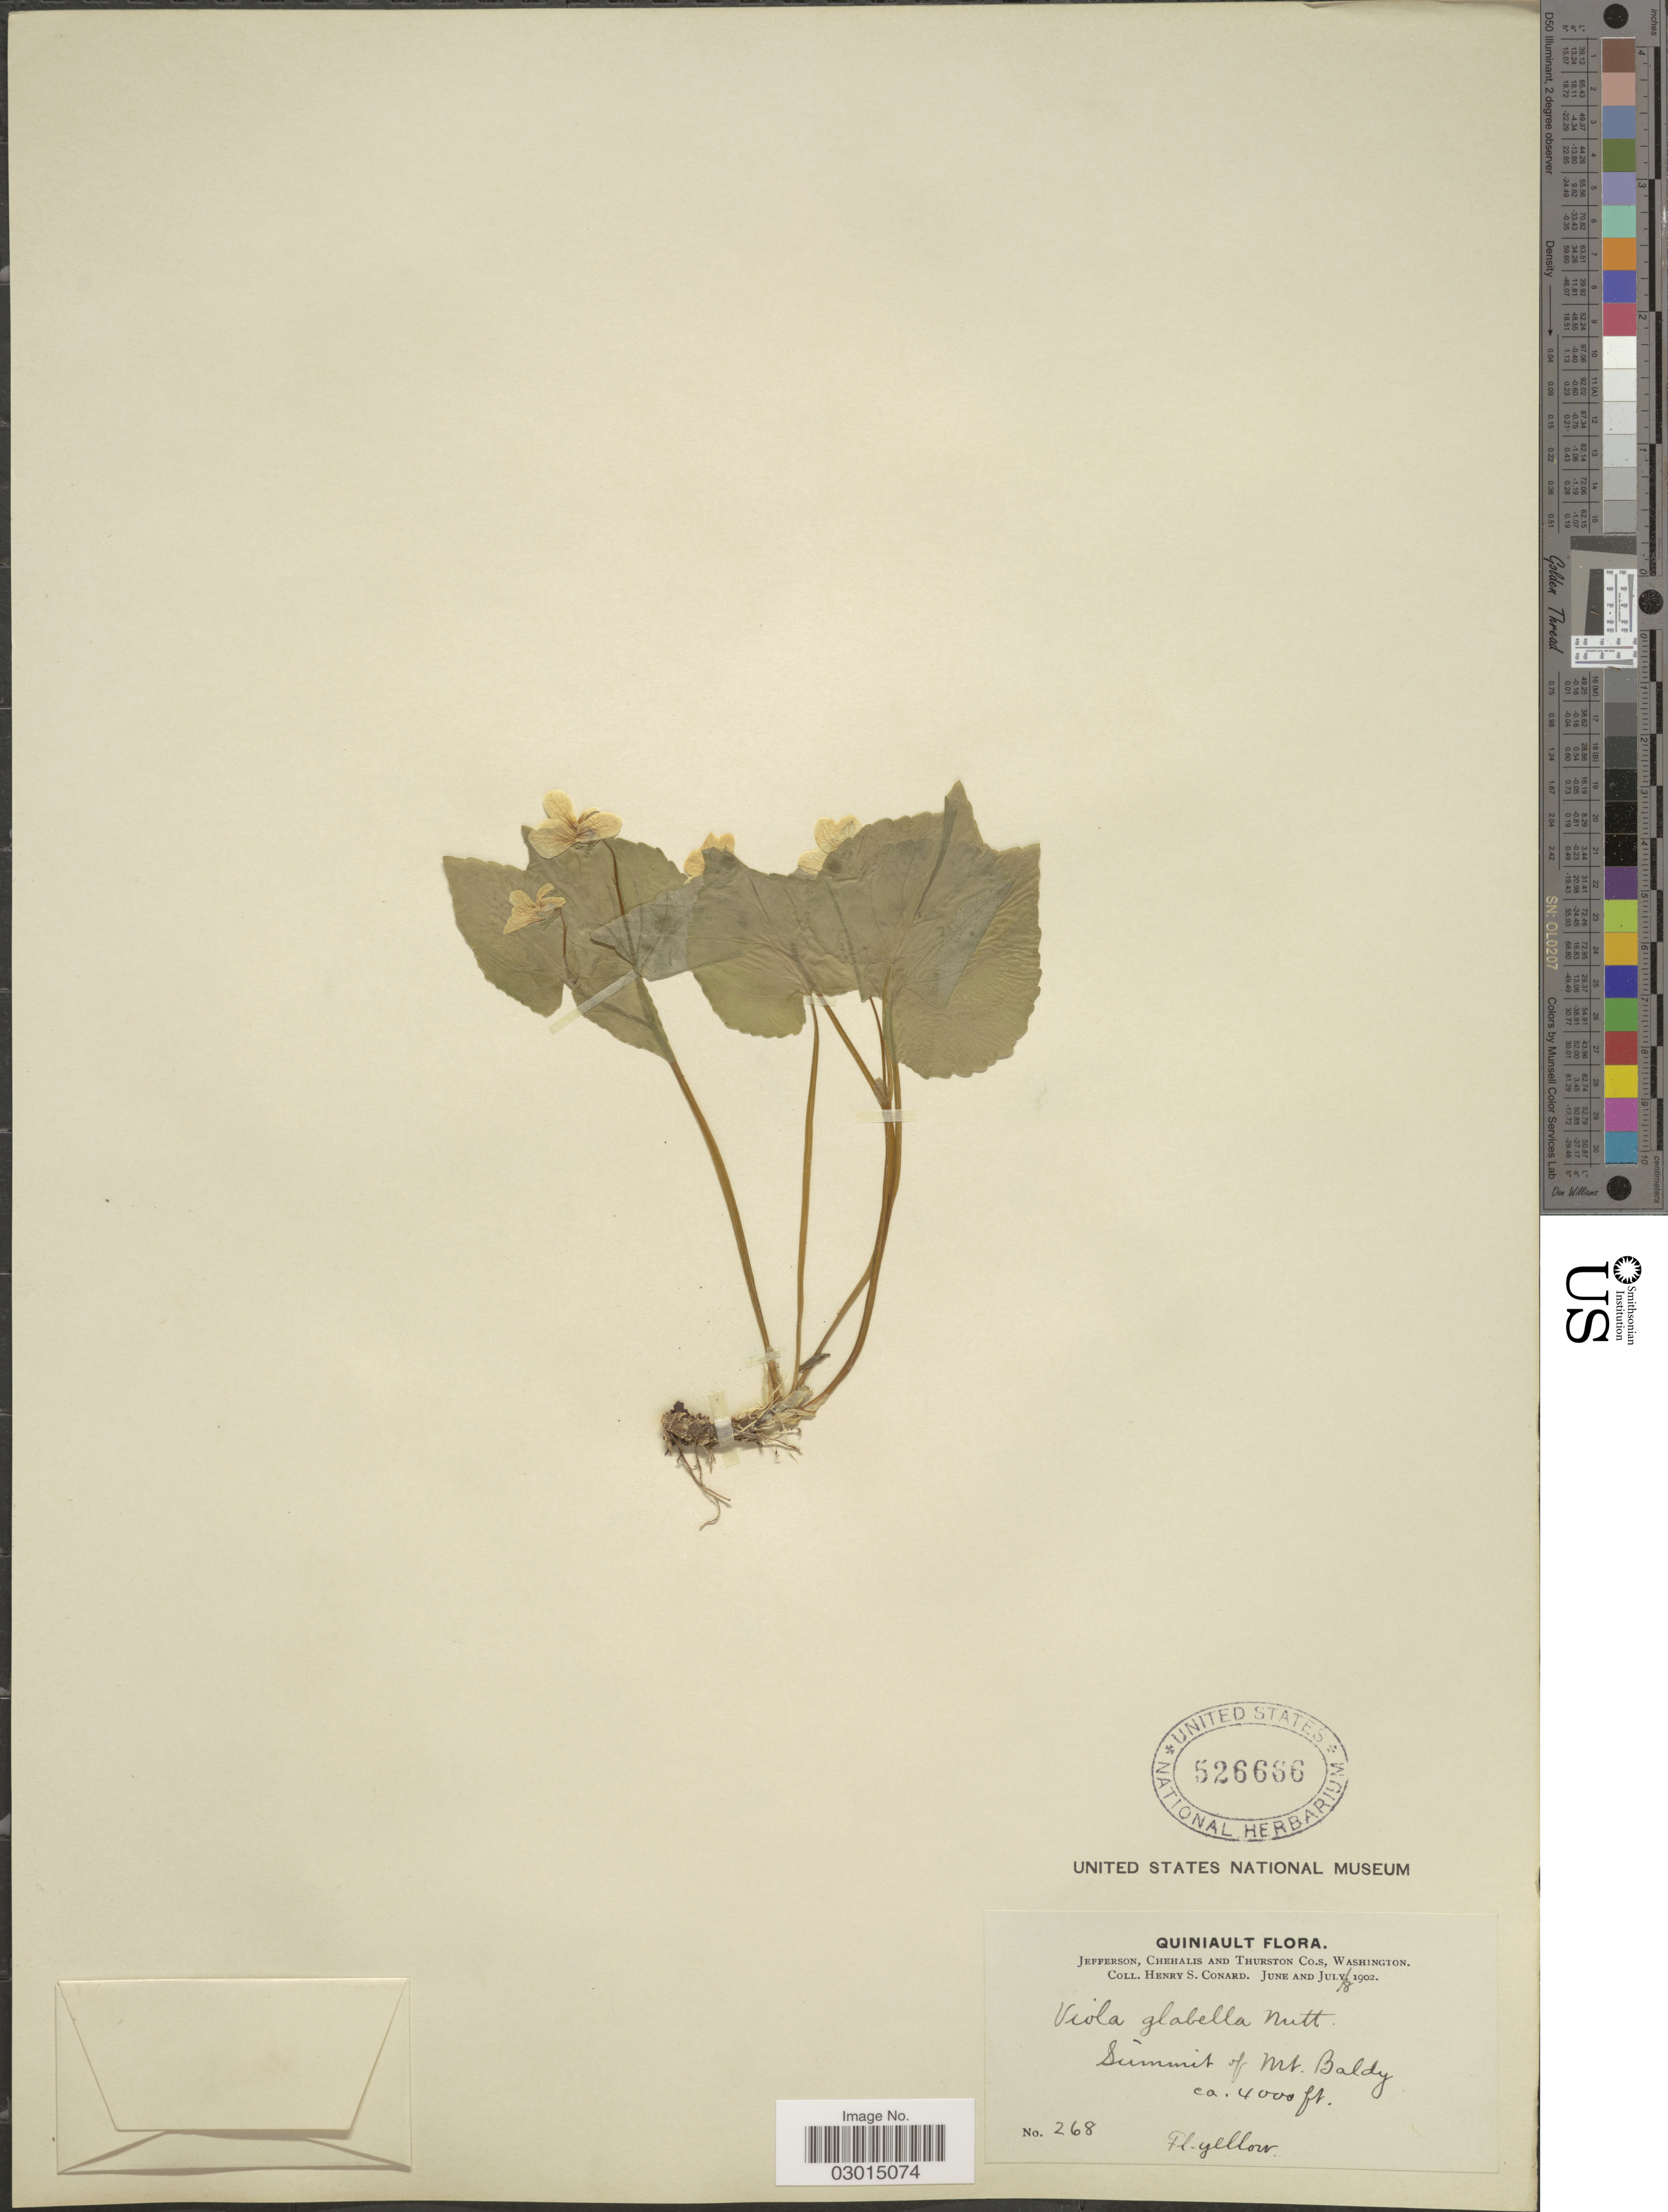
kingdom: Plantae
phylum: Tracheophyta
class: Magnoliopsida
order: Malpighiales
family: Violaceae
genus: Viola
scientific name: Viola glabella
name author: Nutt.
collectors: H. S. Conard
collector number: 268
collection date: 1902-07-08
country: United States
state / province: Washington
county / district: Thurston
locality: Quiniault. Jefferson, Chehalis and Thurston Co.s, Washington. Summit of Mt. Baldy.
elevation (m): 1219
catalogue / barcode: US 526666